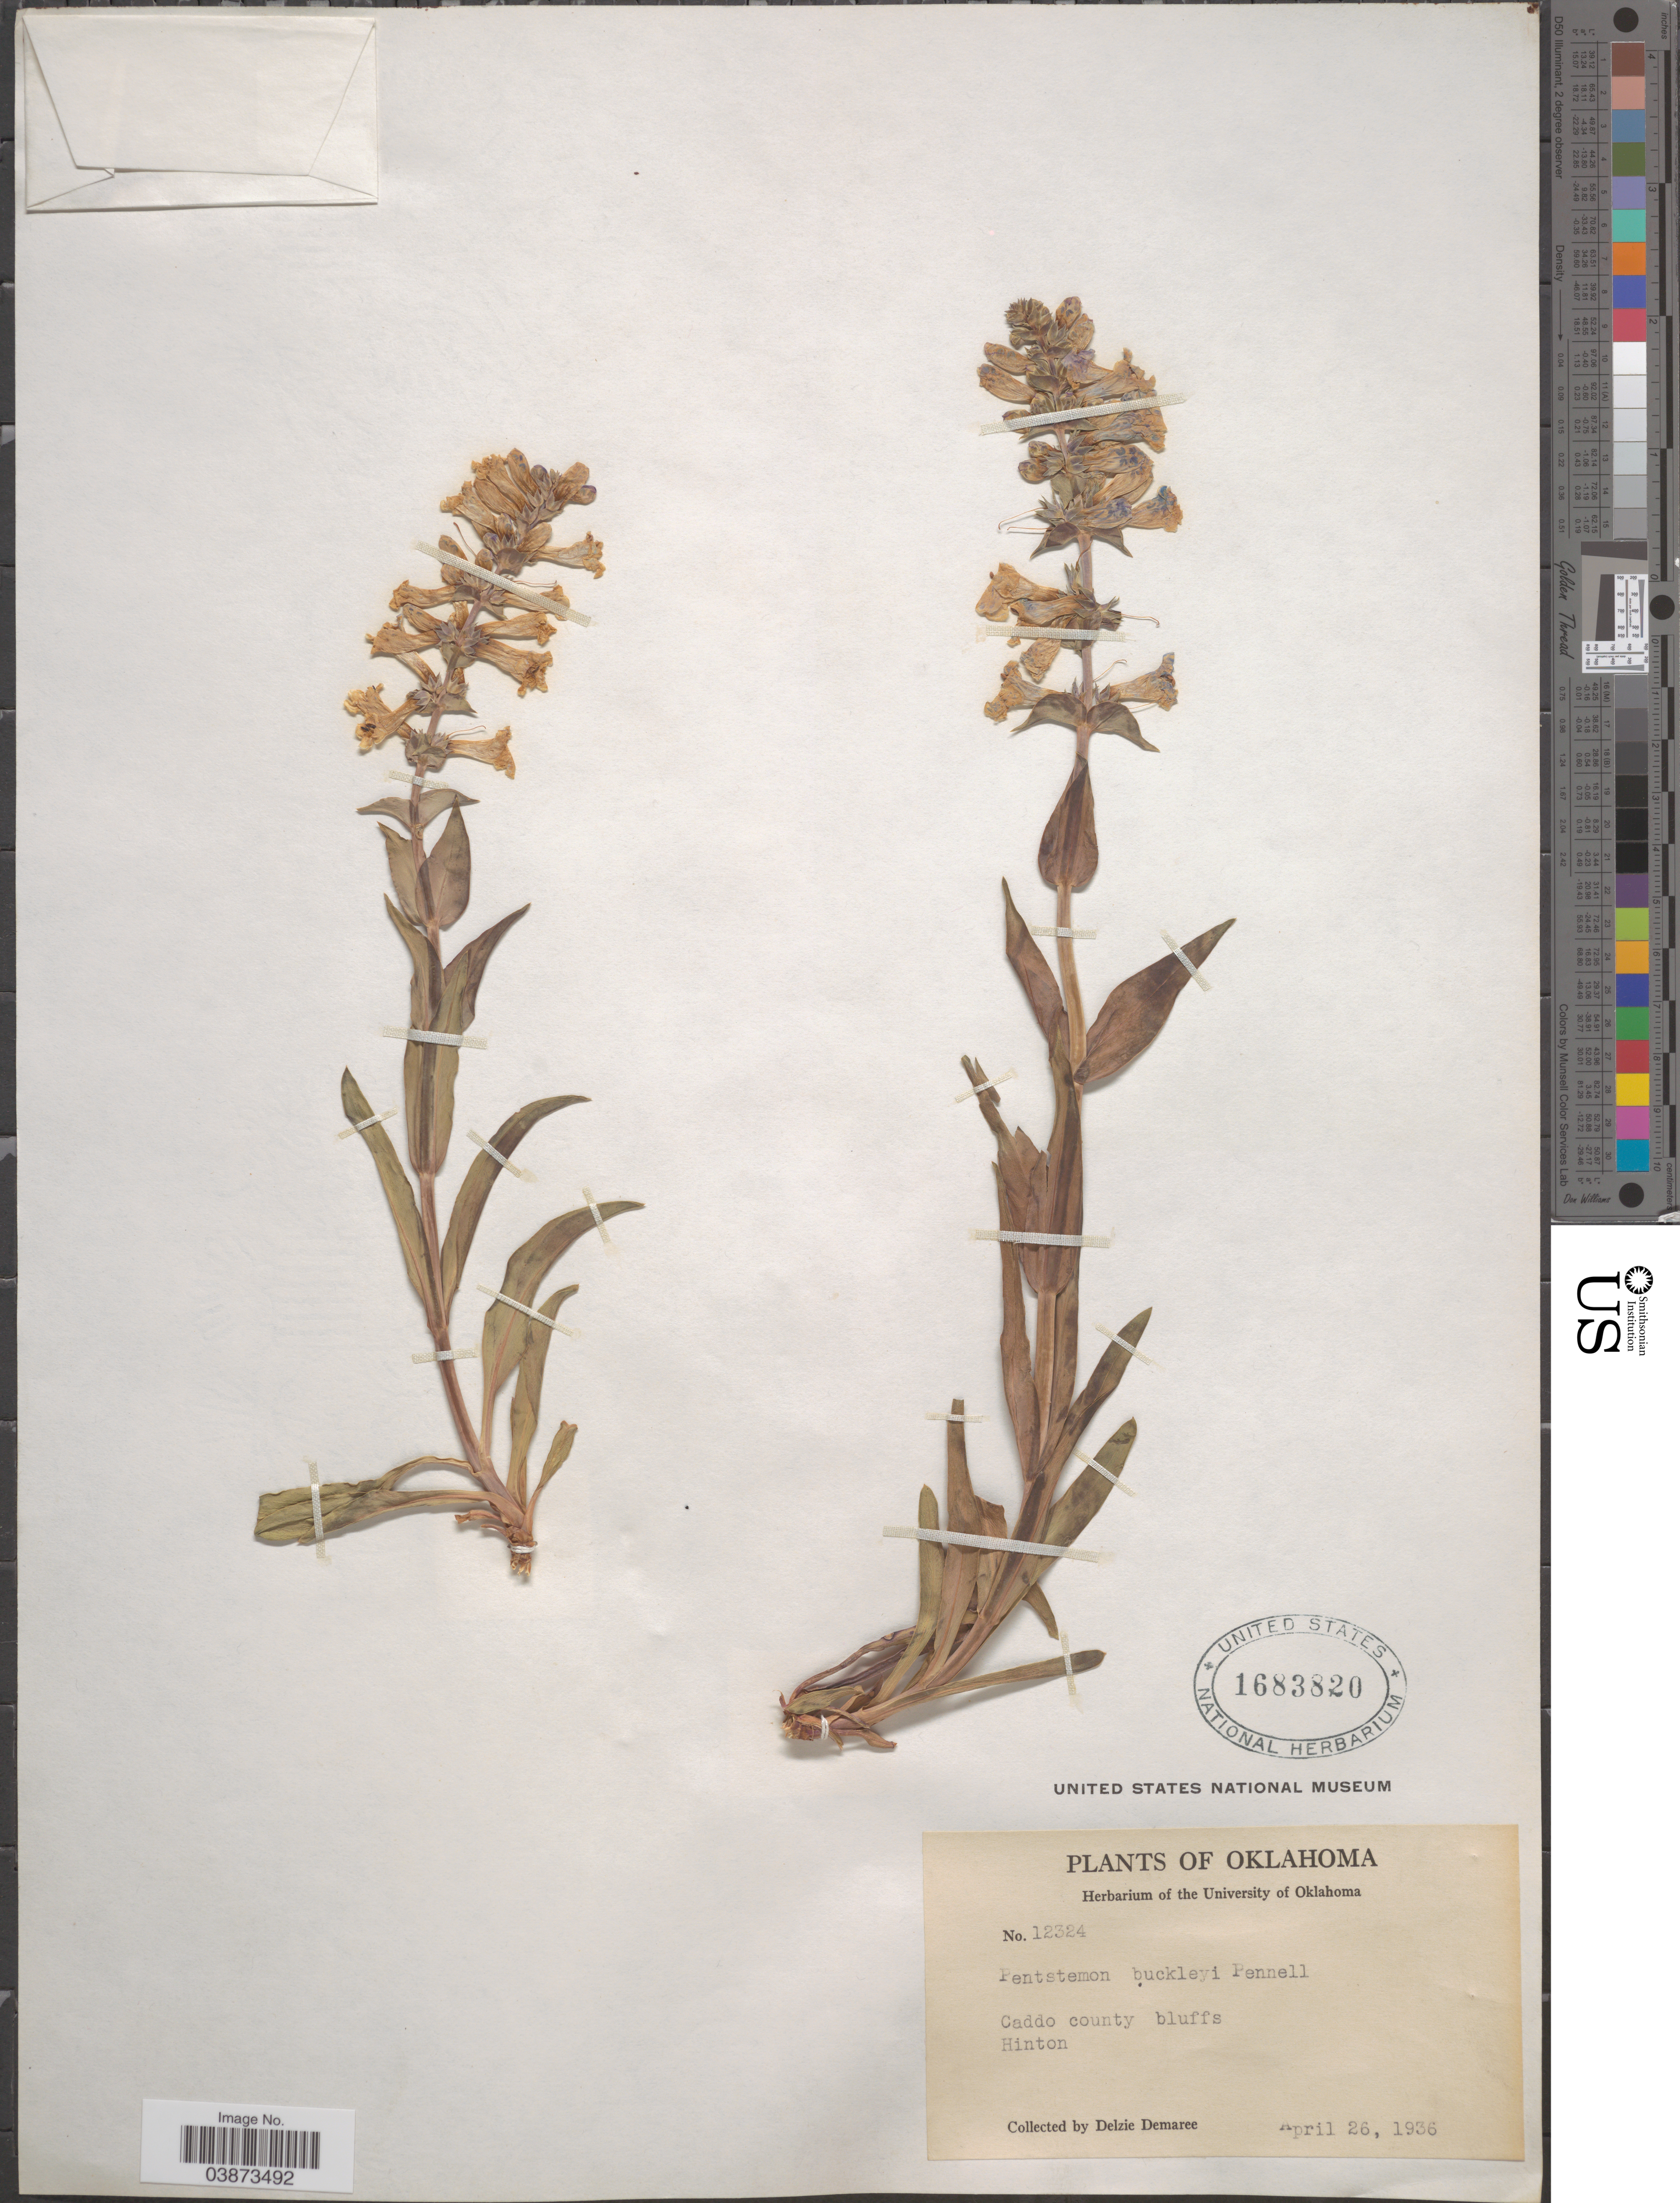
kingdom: Plantae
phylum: Tracheophyta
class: Magnoliopsida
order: Lamiales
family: Plantaginaceae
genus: Penstemon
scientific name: Penstemon buckleyi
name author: Pennell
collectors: D. Demaree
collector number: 12324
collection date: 1936-04-26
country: United States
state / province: Oklahoma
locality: Caddo county bluffs. Hinton.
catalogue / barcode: US 1683820